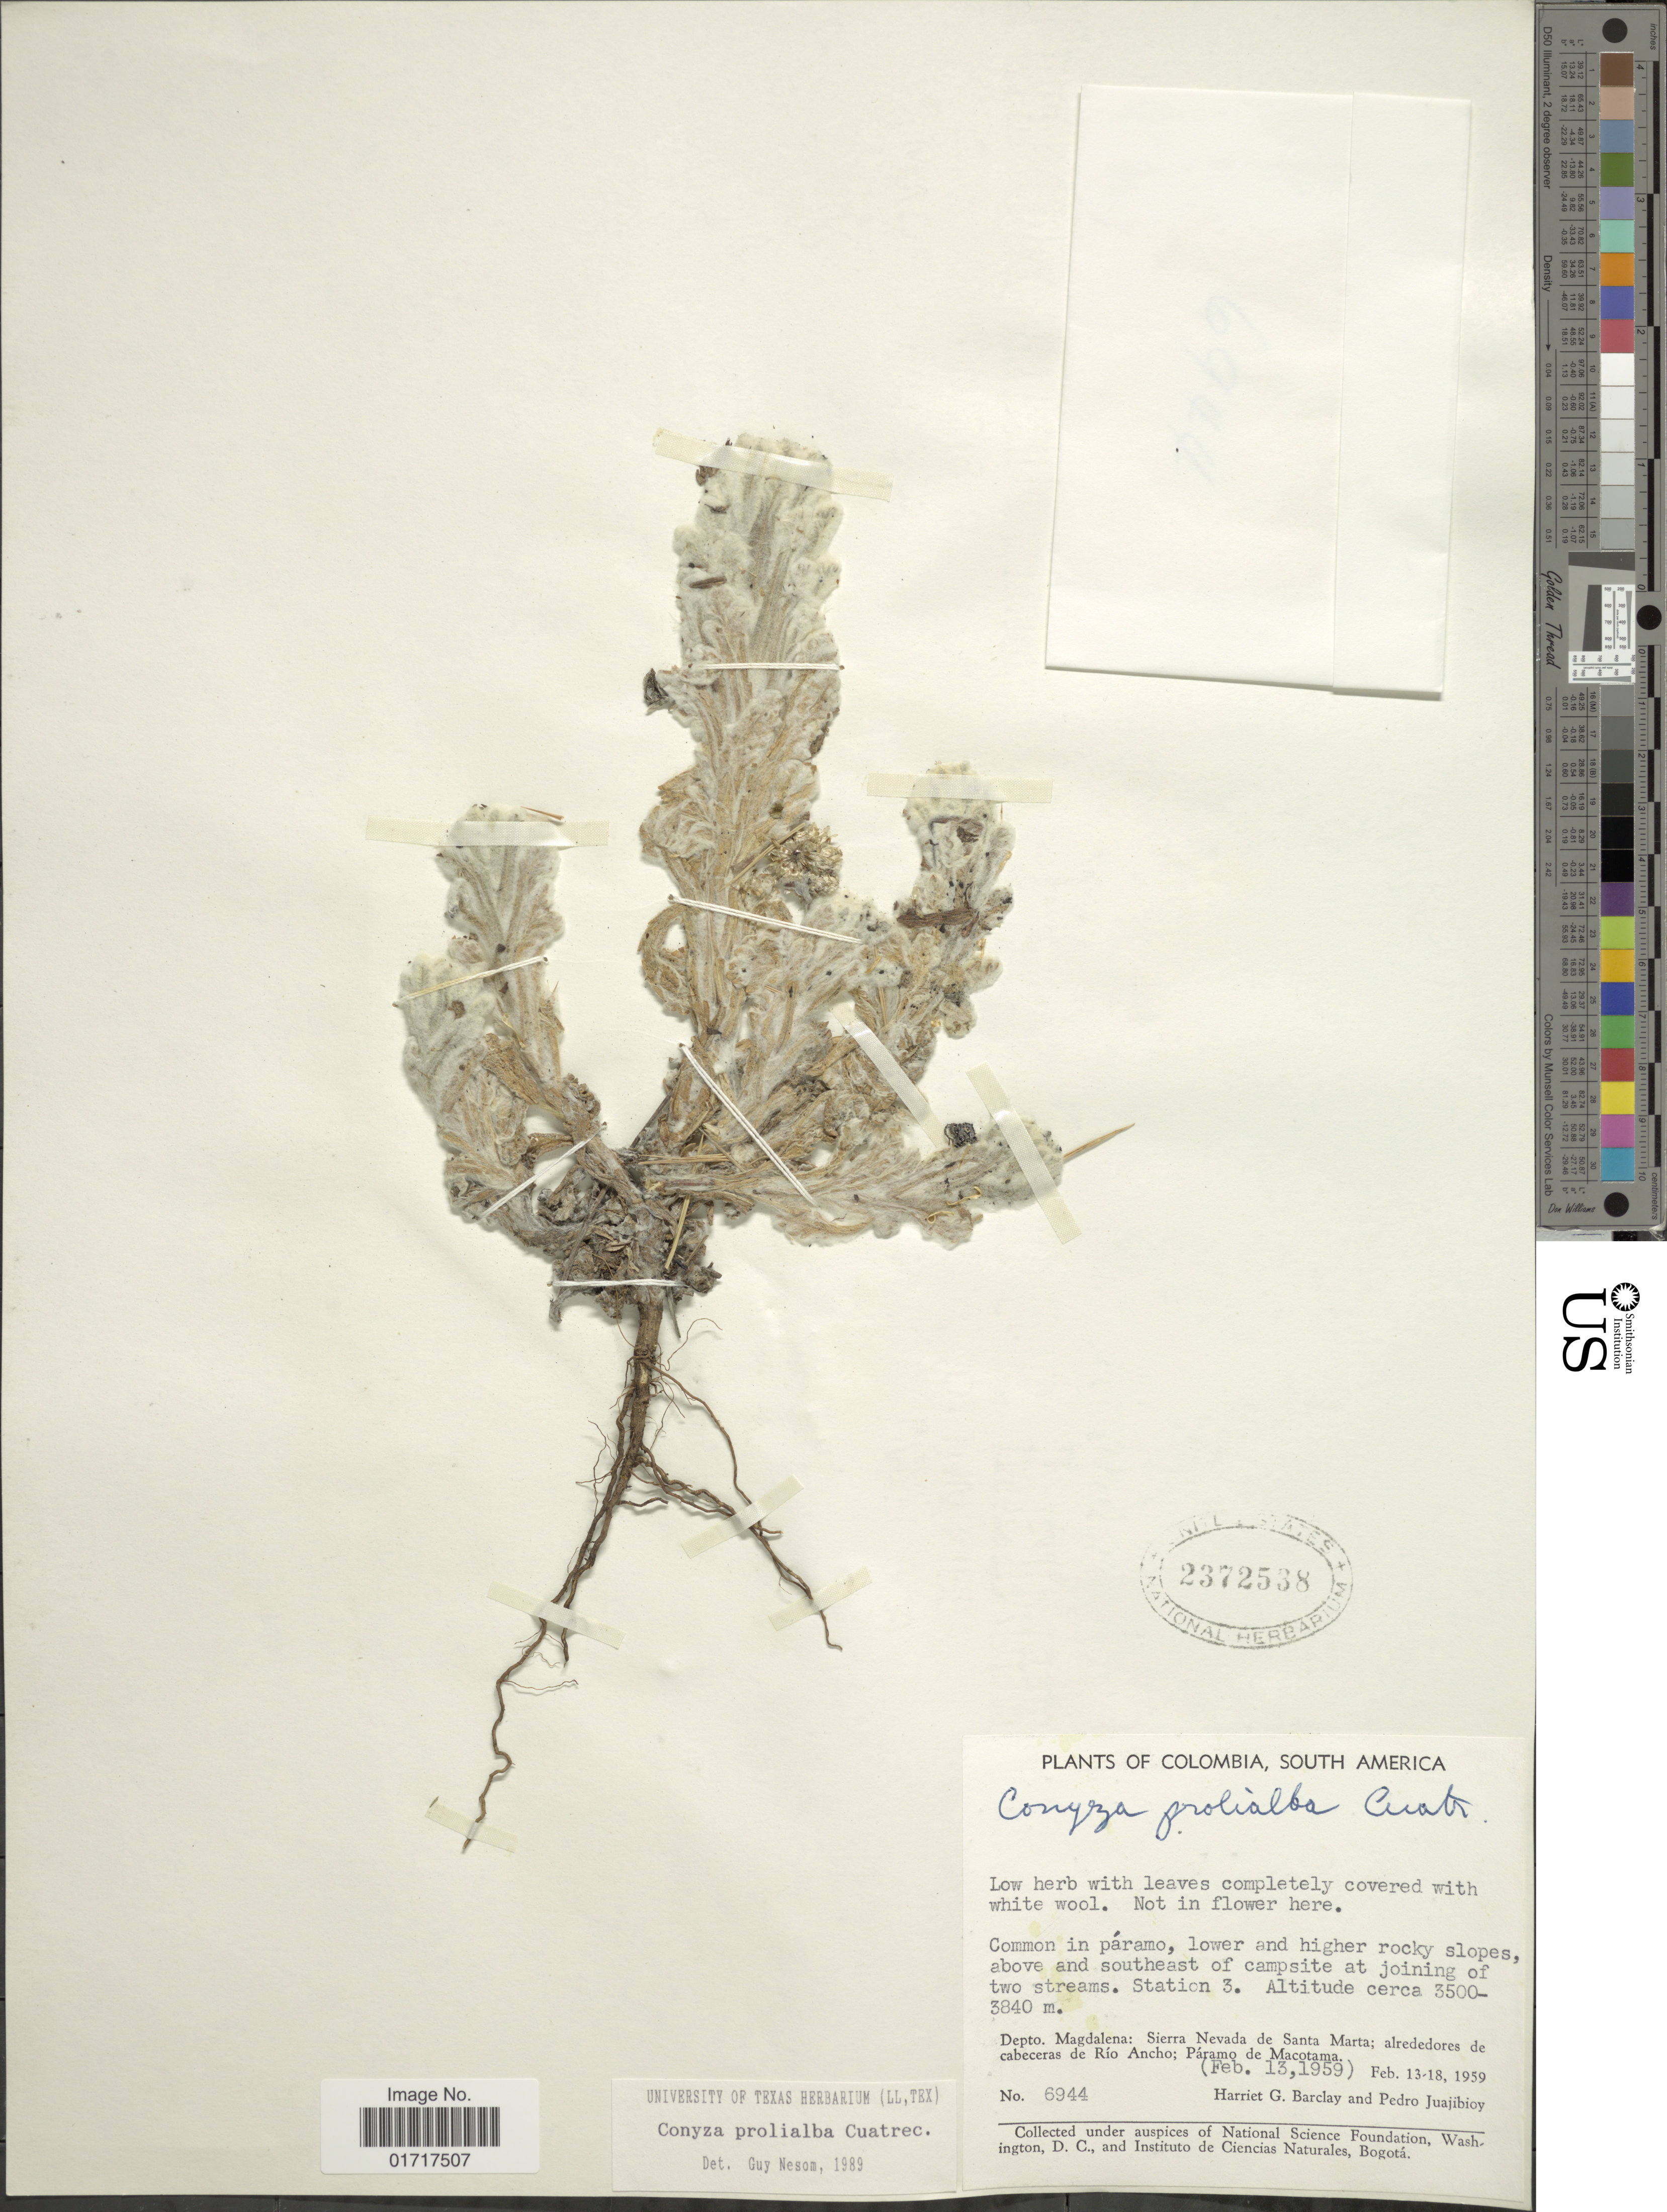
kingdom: Plantae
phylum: Tracheophyta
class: Magnoliopsida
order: Asterales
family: Asteraceae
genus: Conyza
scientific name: Conyza prolialba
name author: Cuatrec.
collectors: H. G. Barclay & P. Juaijibioy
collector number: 6944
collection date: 1959-01-13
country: Colombia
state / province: Magdalena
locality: Station 3. Depto. Magdalena: Sierra Nevada de Santa Marta: Alrededores de cabeceras de Rio Ancho; Paramo de Macotama.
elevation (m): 3500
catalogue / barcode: US 2372538